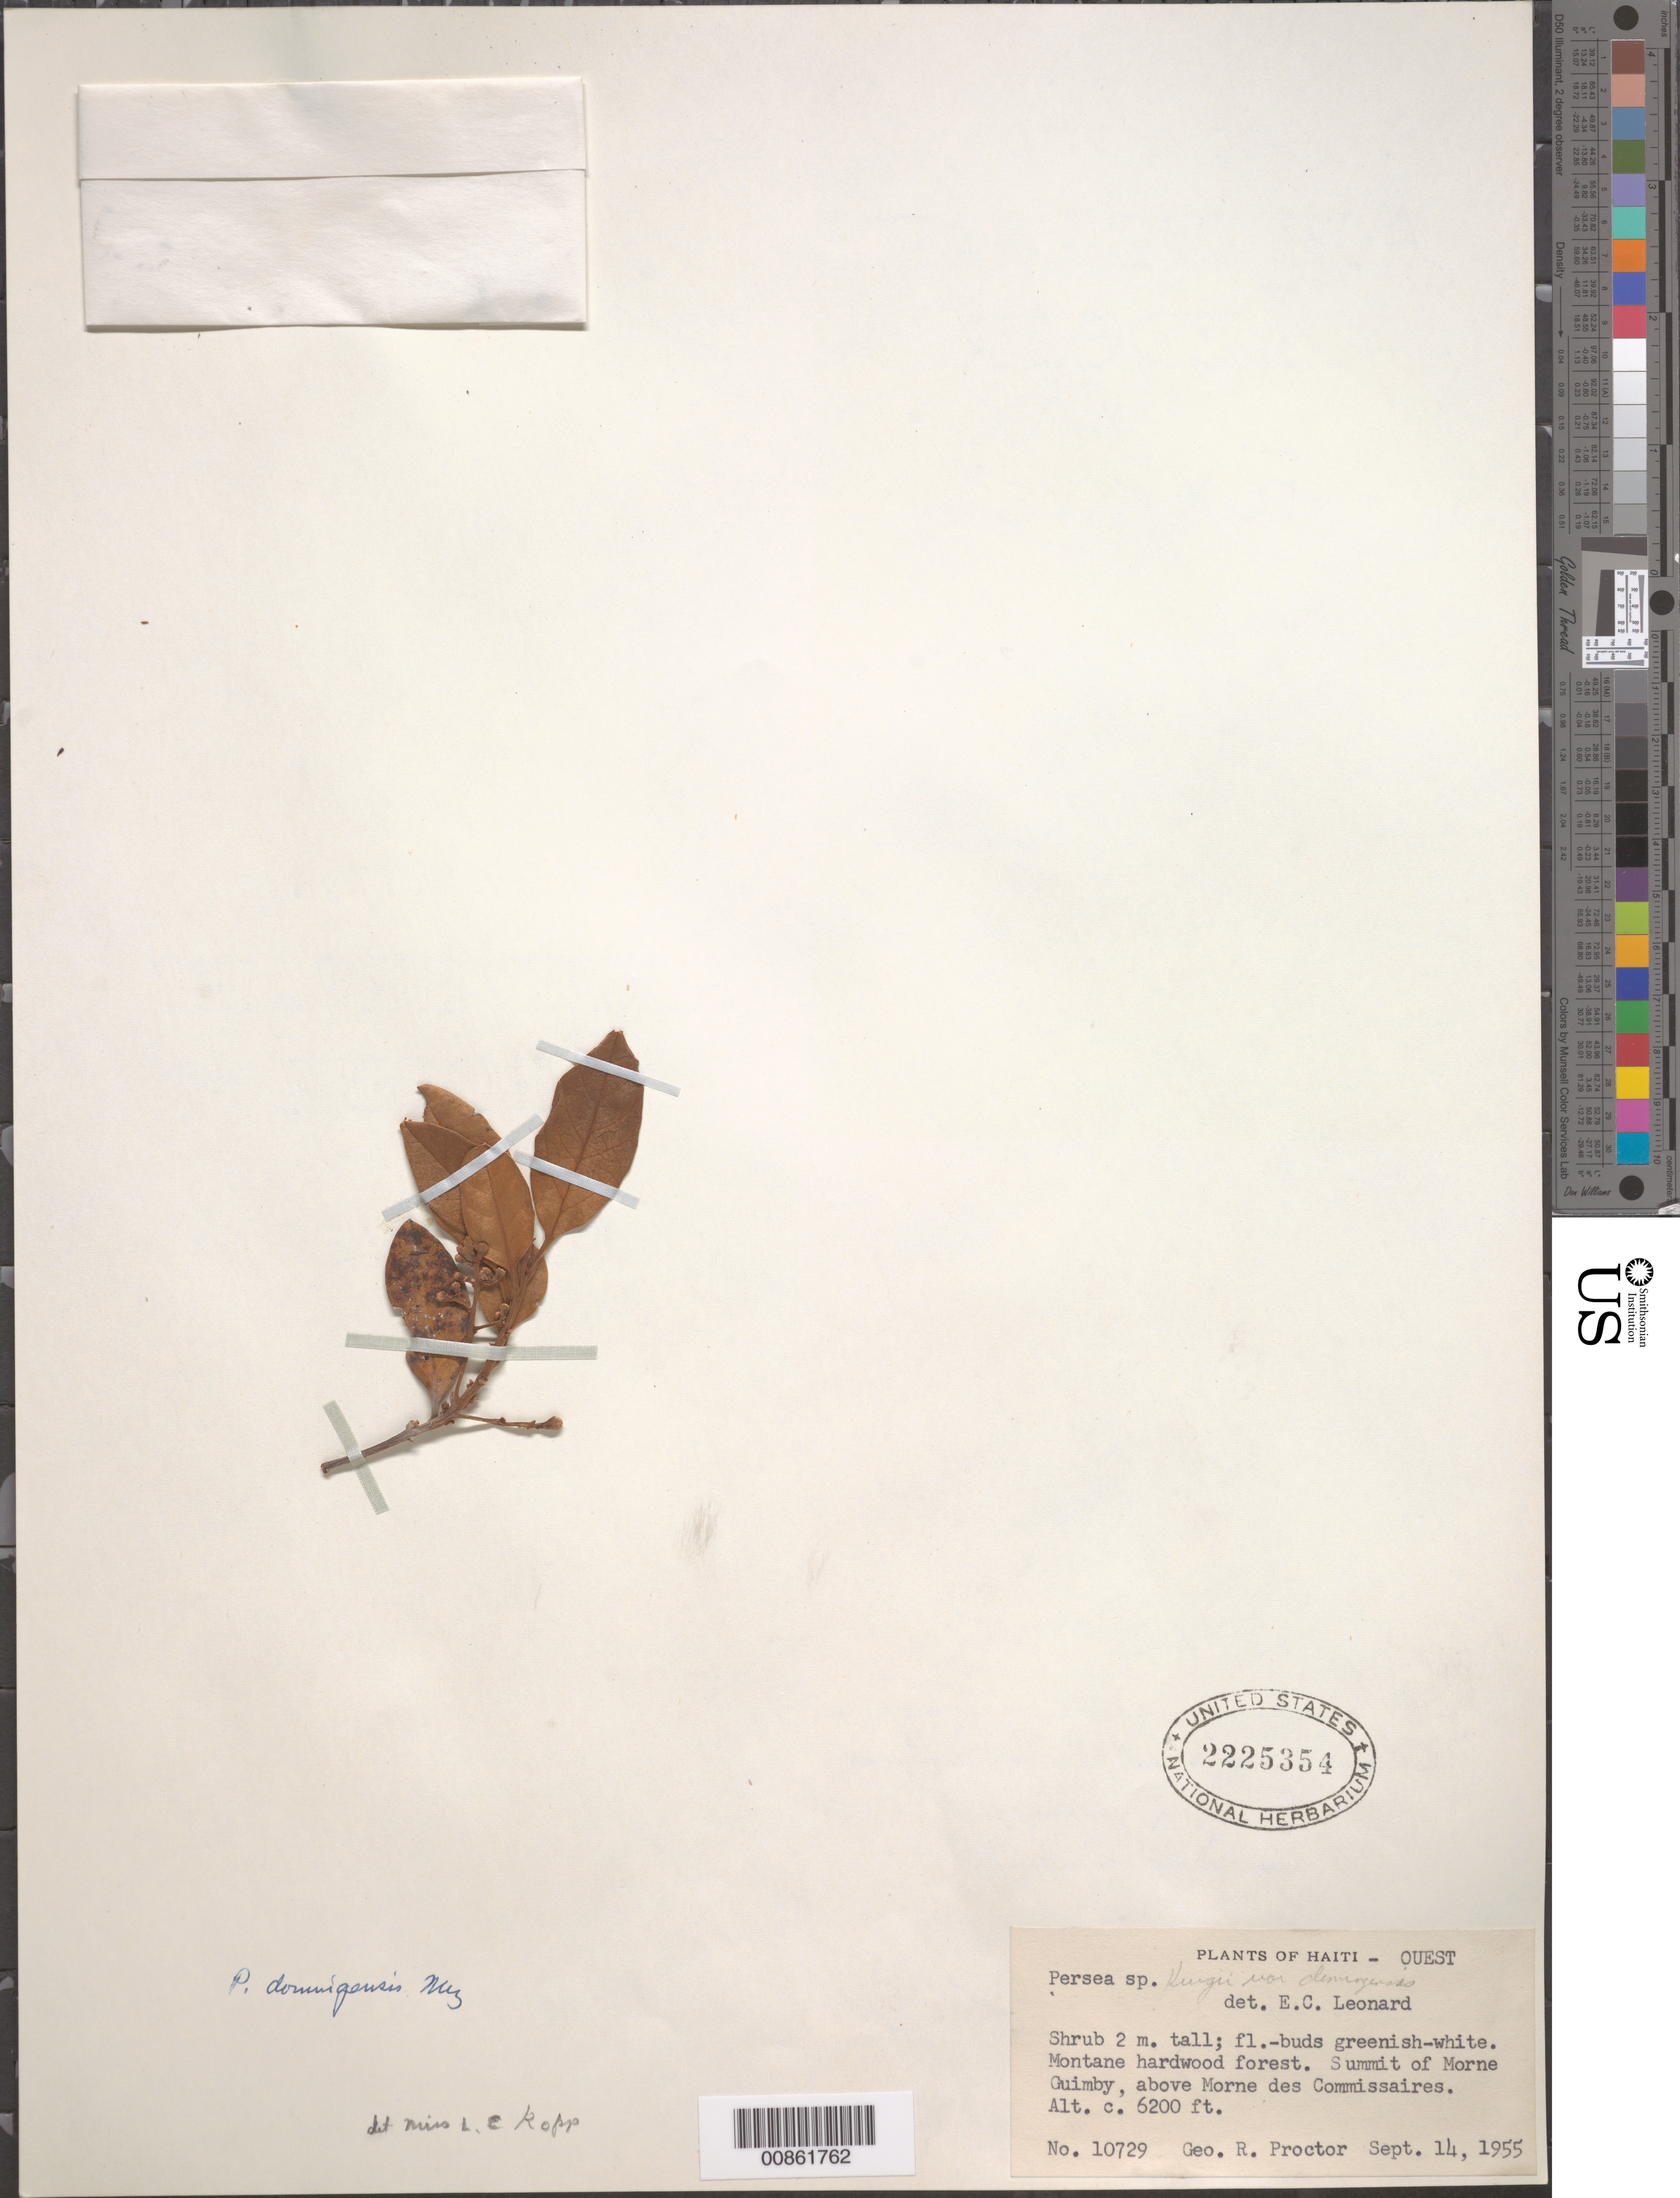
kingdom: Plantae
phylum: Tracheophyta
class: Magnoliopsida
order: Laurales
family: Lauraceae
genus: Persea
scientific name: Persea domingensis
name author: Mez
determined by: Kopp, L. E., (NY), New York Botanical Garden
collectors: G. R. Proctor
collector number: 10729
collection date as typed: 14 Sep 1955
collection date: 1955-09-14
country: Haiti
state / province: Ouest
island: Hispaniola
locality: Summit of Morne Guimby, above Morne des Commissaires.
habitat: Montane hardwood forest.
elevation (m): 1890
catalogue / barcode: US 2225354